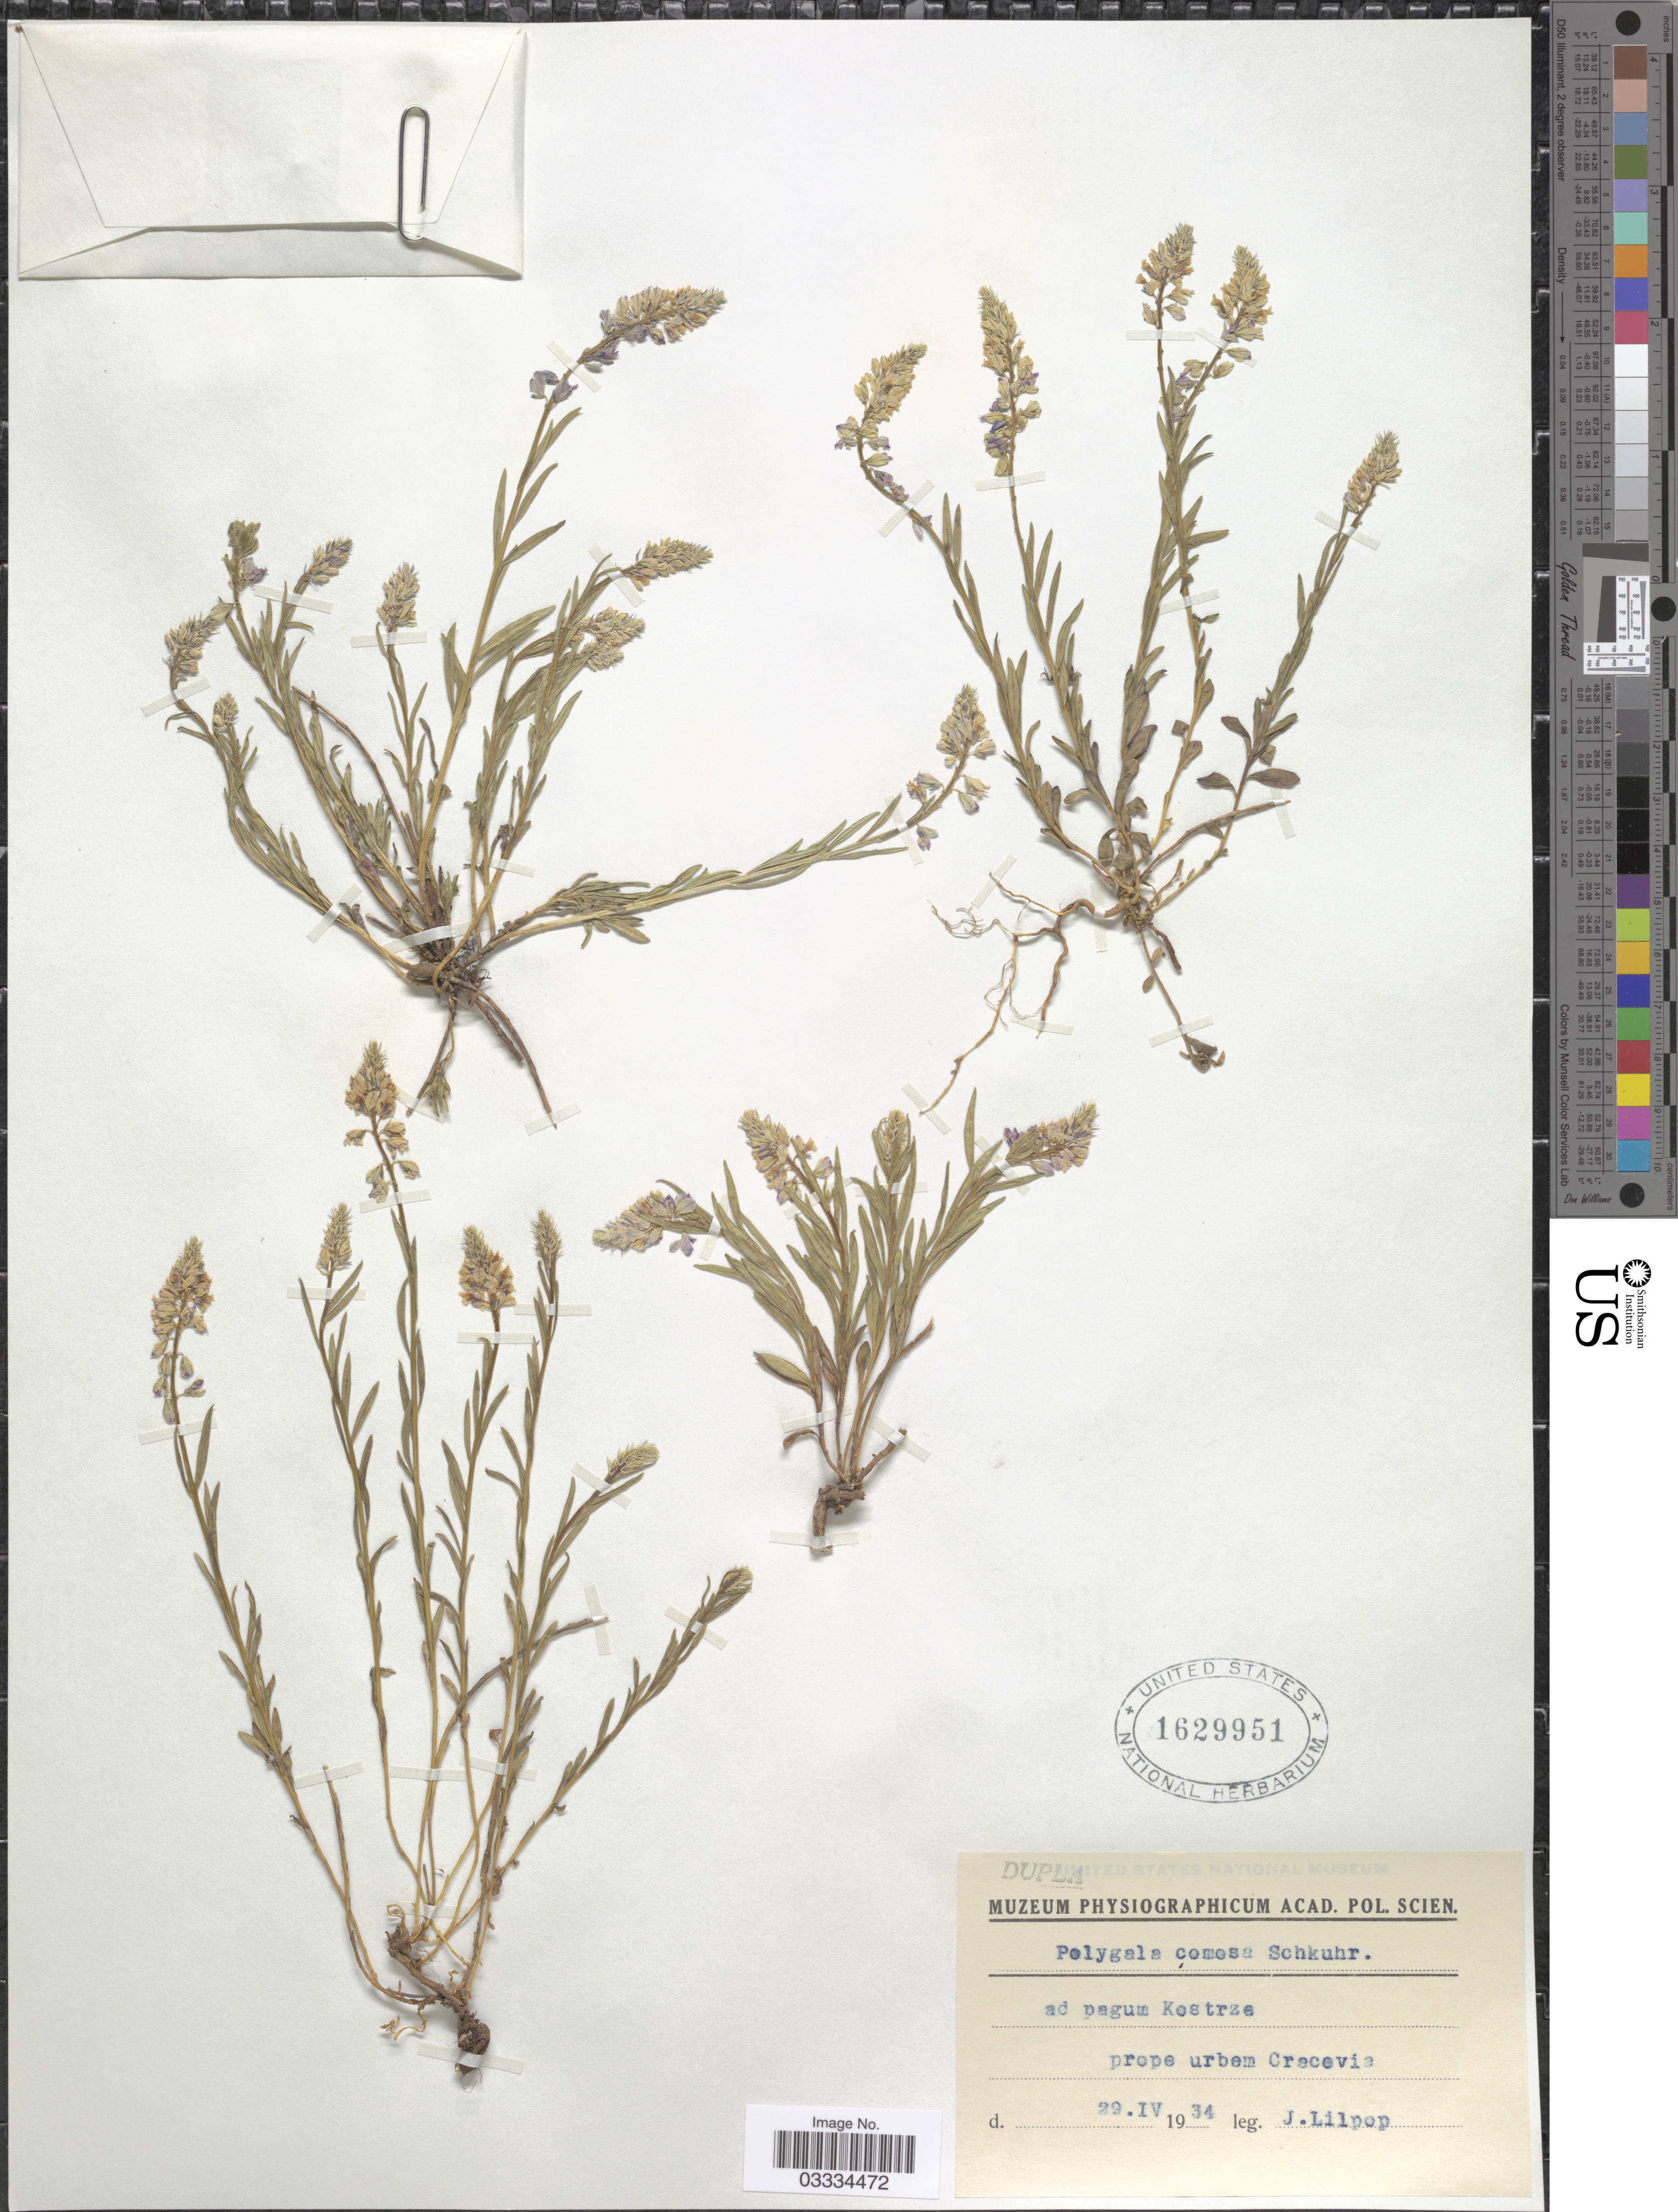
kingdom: Plantae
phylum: Tracheophyta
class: Magnoliopsida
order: Fabales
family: Polygalaceae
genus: Polygala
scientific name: Polygala comosa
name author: Schkuhr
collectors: J. Lilpop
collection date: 1934-04-29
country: Poland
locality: Ad pagum Kostrze. [unsure placement] Prope urbem Cracovia.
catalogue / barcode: US 1629951